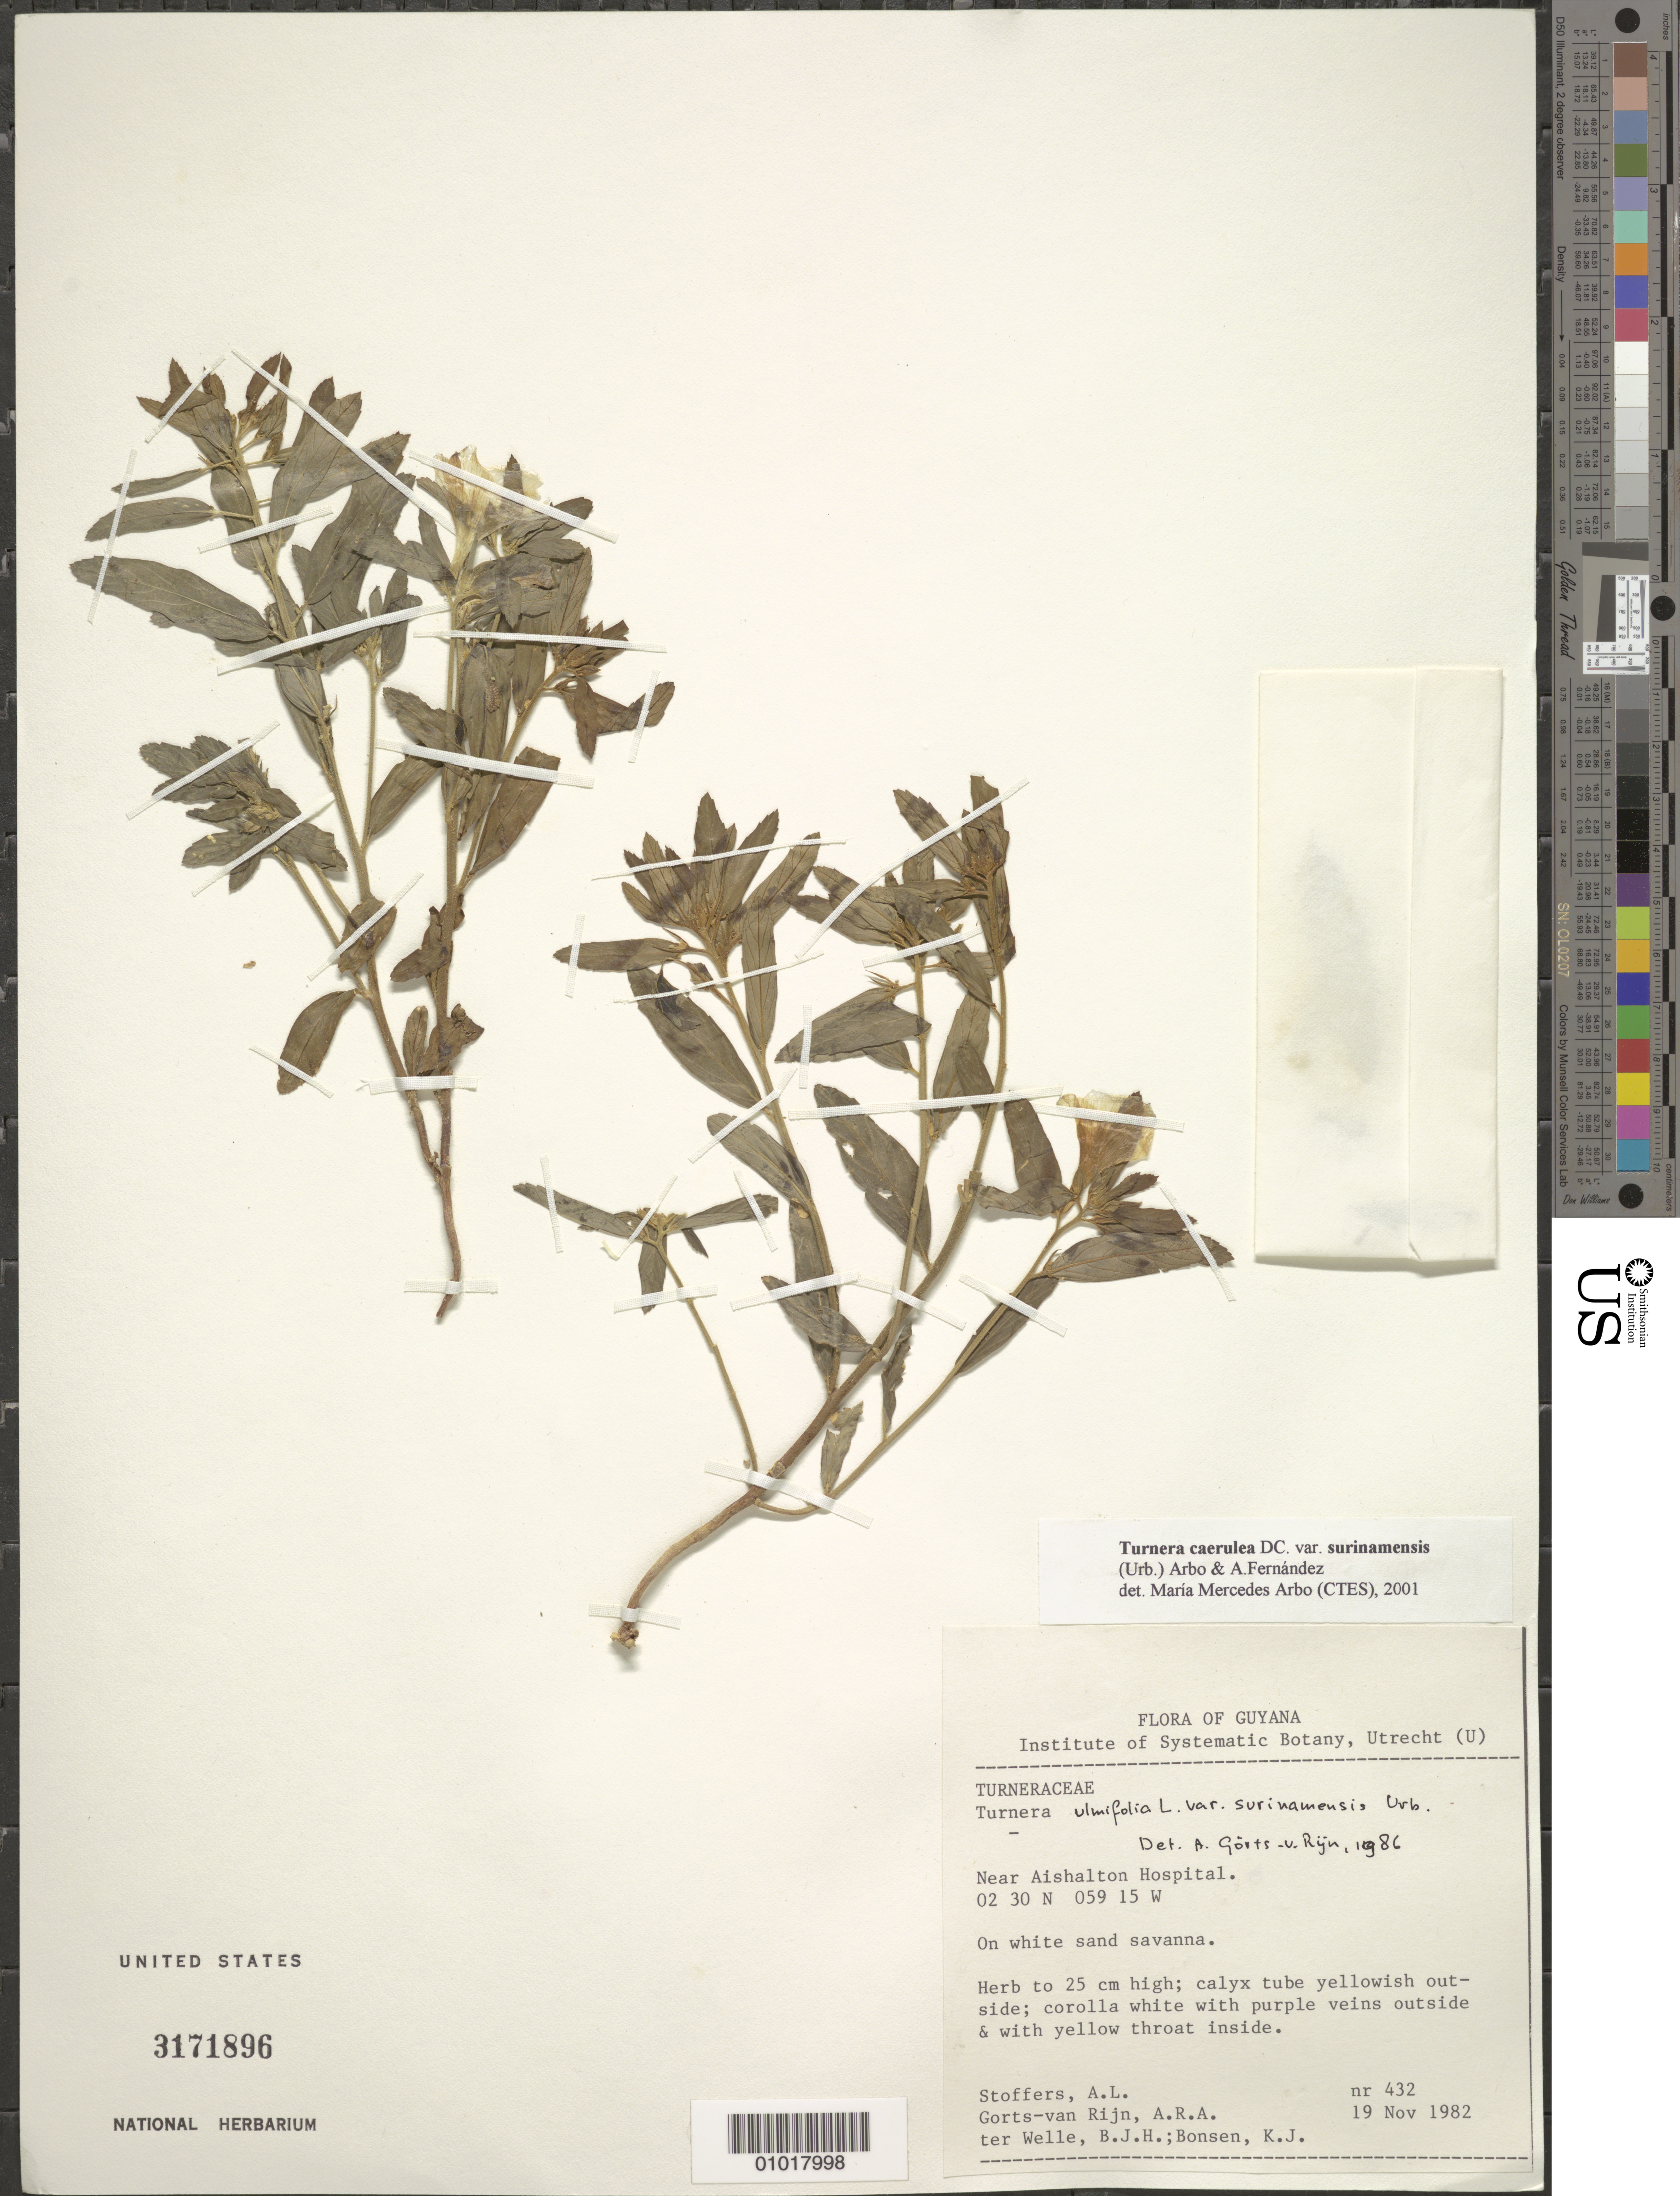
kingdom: Plantae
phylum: Tracheophyta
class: Magnoliopsida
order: Malpighiales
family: Turneraceae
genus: Turnera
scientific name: Turnera coerulea var. surinamensis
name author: Sessé & Moc. ex DC.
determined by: Arbo, M. M.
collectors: A. Stoffers, A. .R. A. Görts-van Rijn, B. Welle & K. Bonsen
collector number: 432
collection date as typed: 19-Nov-82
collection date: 1982-11-19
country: Guyana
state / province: U. Takutu-U. Essequibo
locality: Aishalton Hospital, near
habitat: White sand savanna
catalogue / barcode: US 3171896